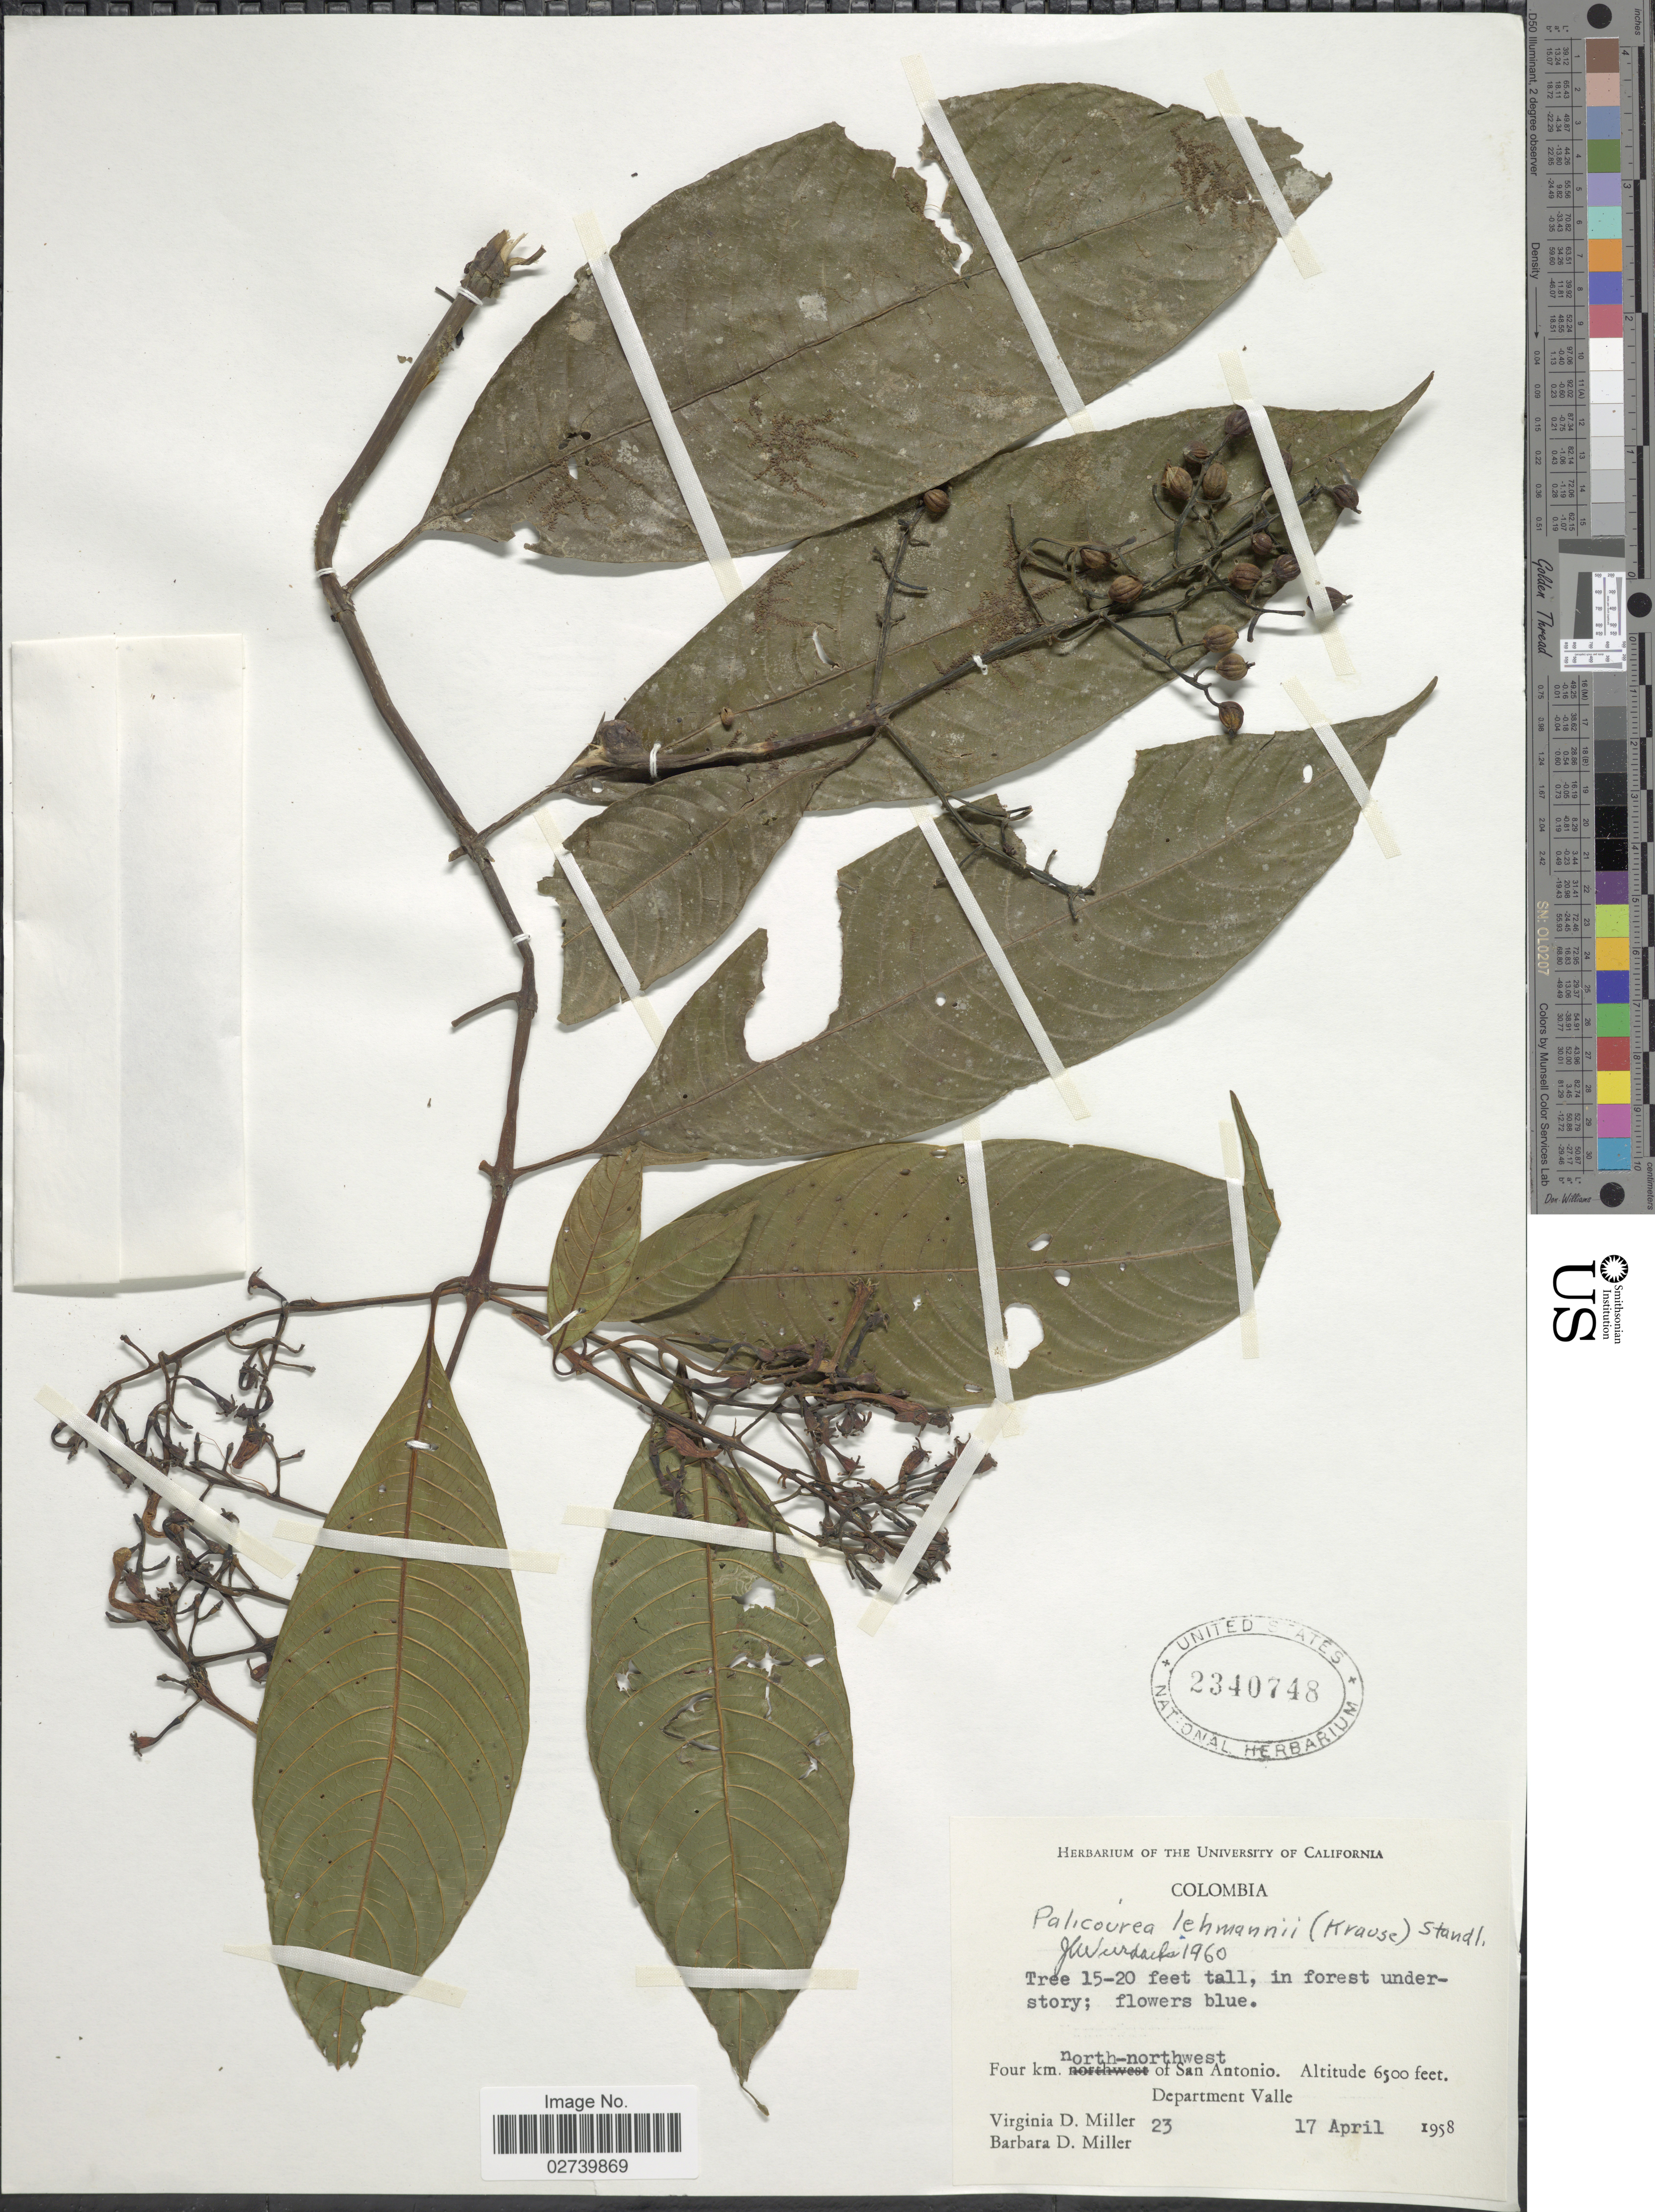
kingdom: Plantae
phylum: Tracheophyta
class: Magnoliopsida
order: Gentianales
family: Rubiaceae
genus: Palicourea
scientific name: Palicourea lehmannii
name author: (K. Schum. & K. Krause) Standl.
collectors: V. D. Miller & B. D. Miller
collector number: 23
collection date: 1958-04-17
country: Colombia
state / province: Valle del Cauca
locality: Four km. north-northwest of San Antonio. Department Valle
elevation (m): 1981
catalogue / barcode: US 2340748